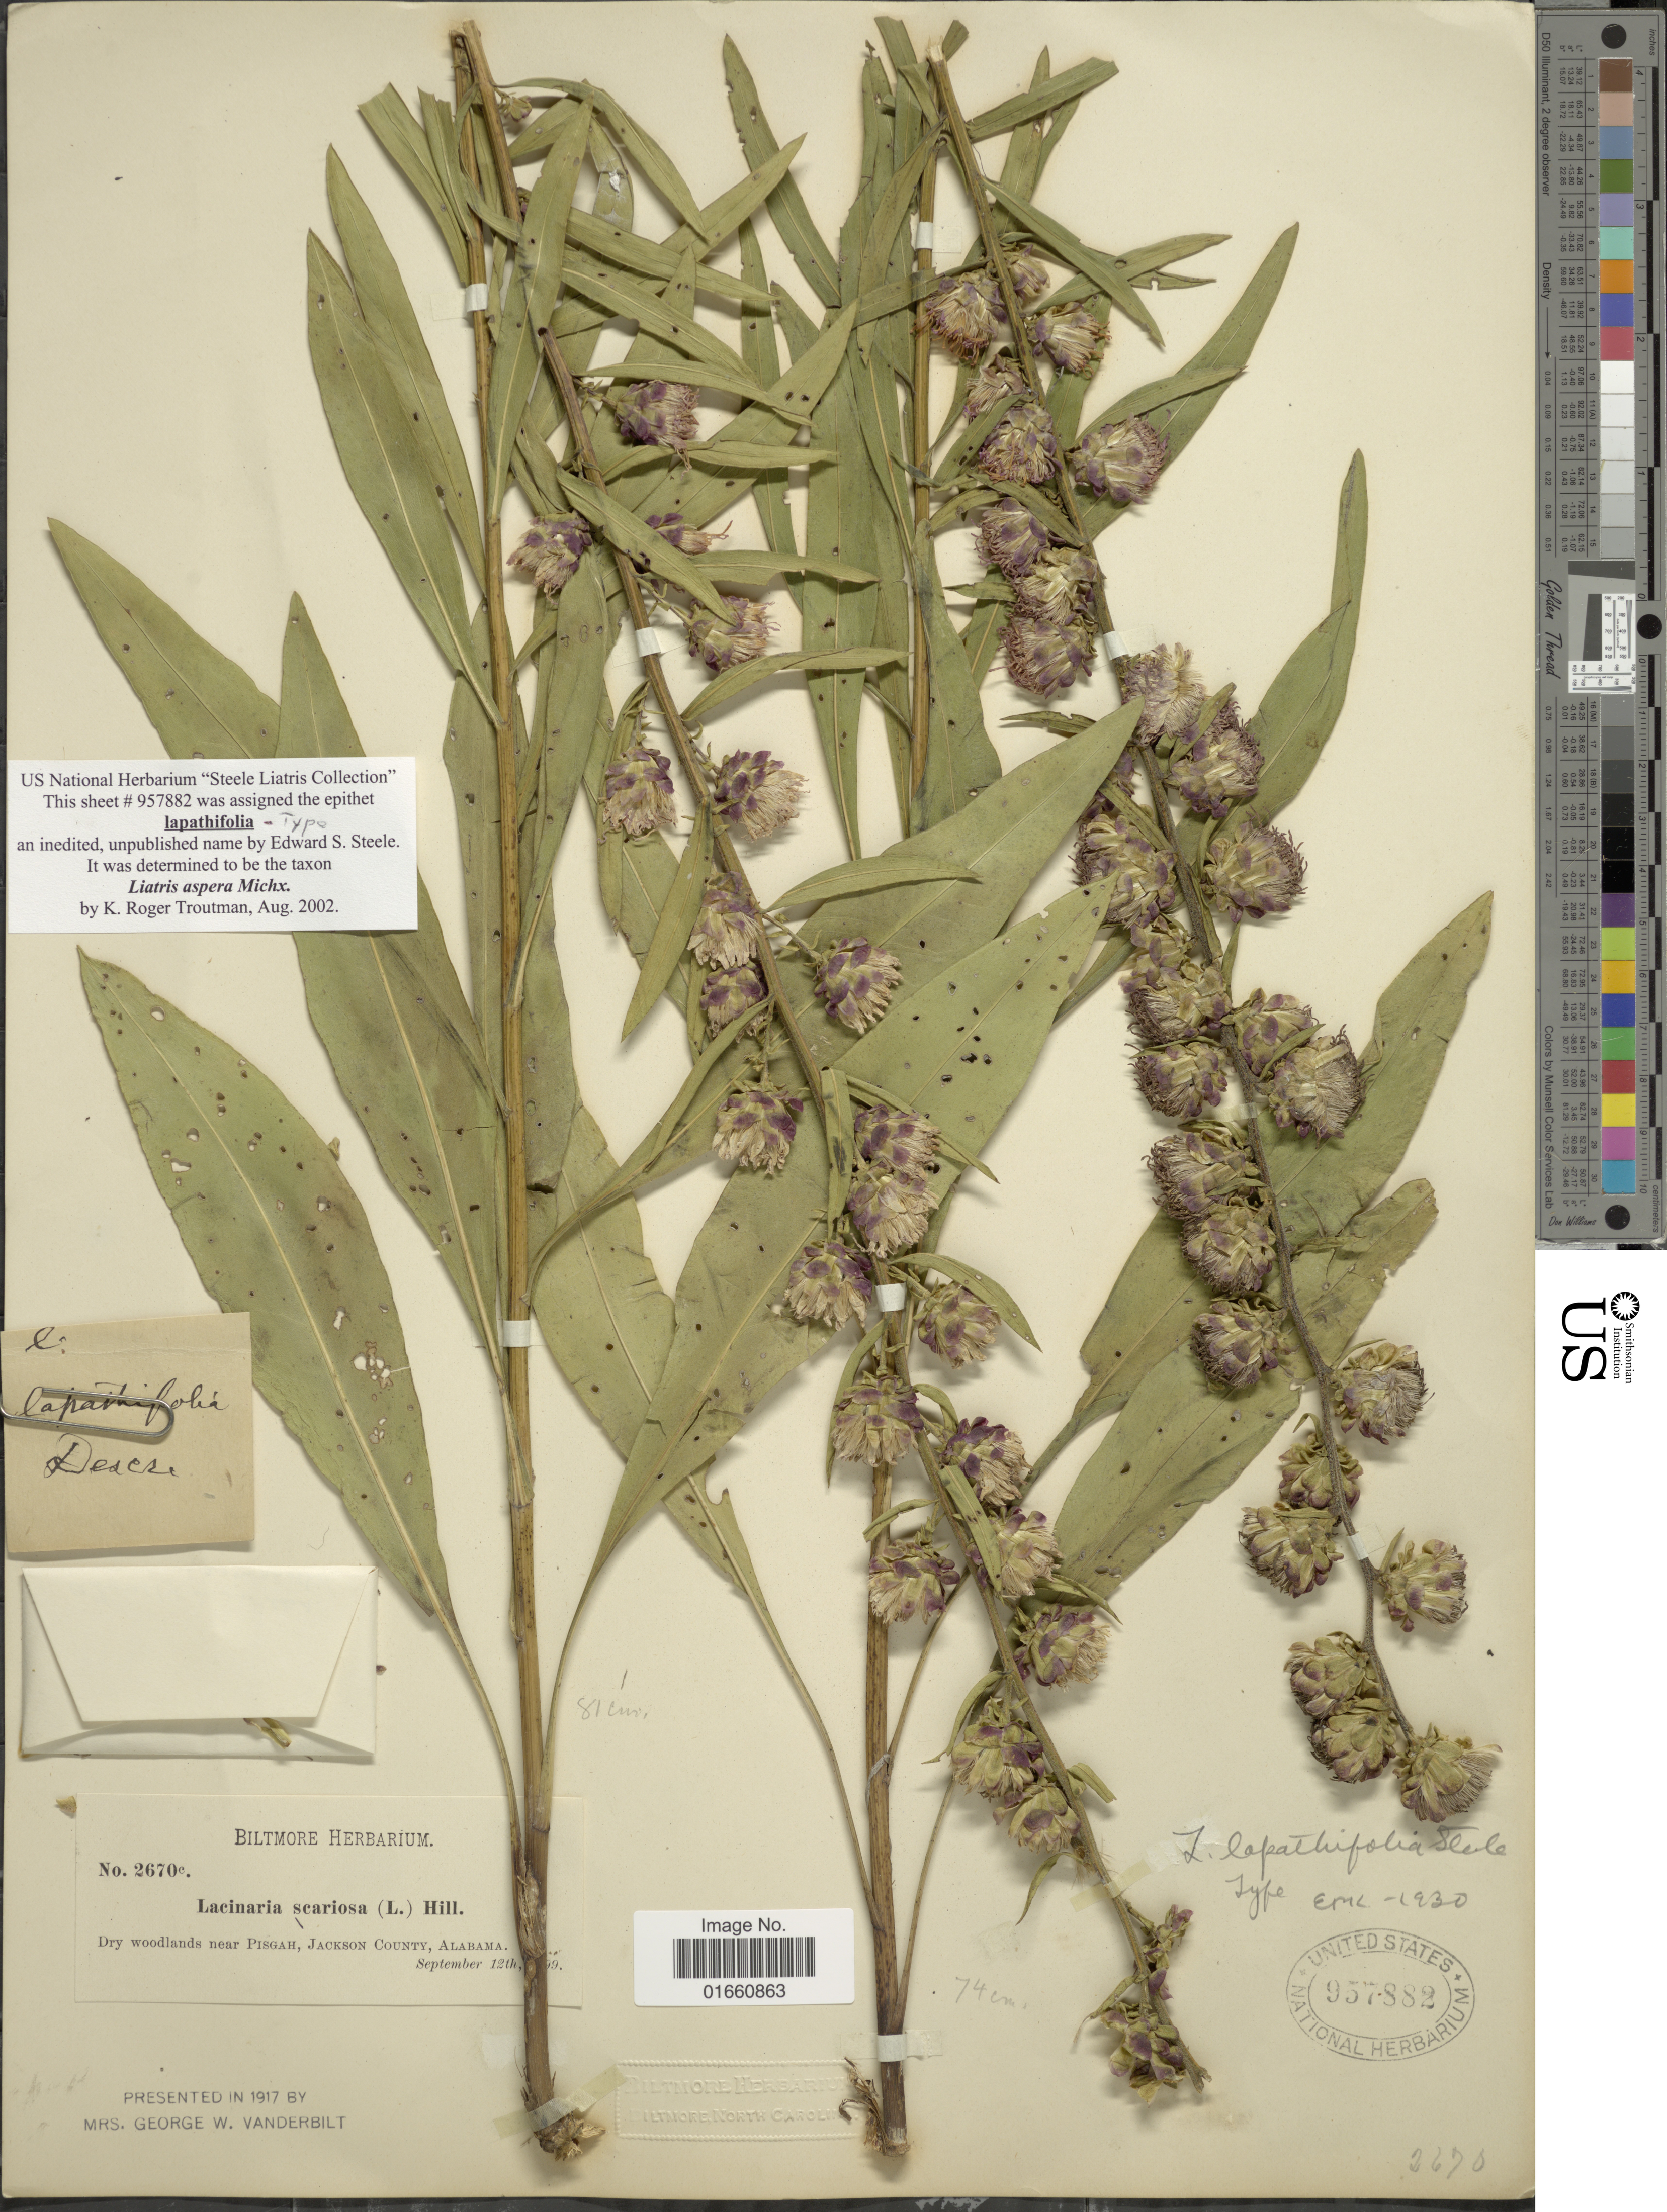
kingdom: Plantae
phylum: Tracheophyta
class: Magnoliopsida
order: Asterales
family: Asteraceae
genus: Liatris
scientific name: Liatris aspera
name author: Michx.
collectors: ex herb. Biltmore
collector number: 2670c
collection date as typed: Transcribed d/m/y: 12/9/99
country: United States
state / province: Alabama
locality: Dry woodlands, near Pisgah, Jackson County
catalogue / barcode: US 957882